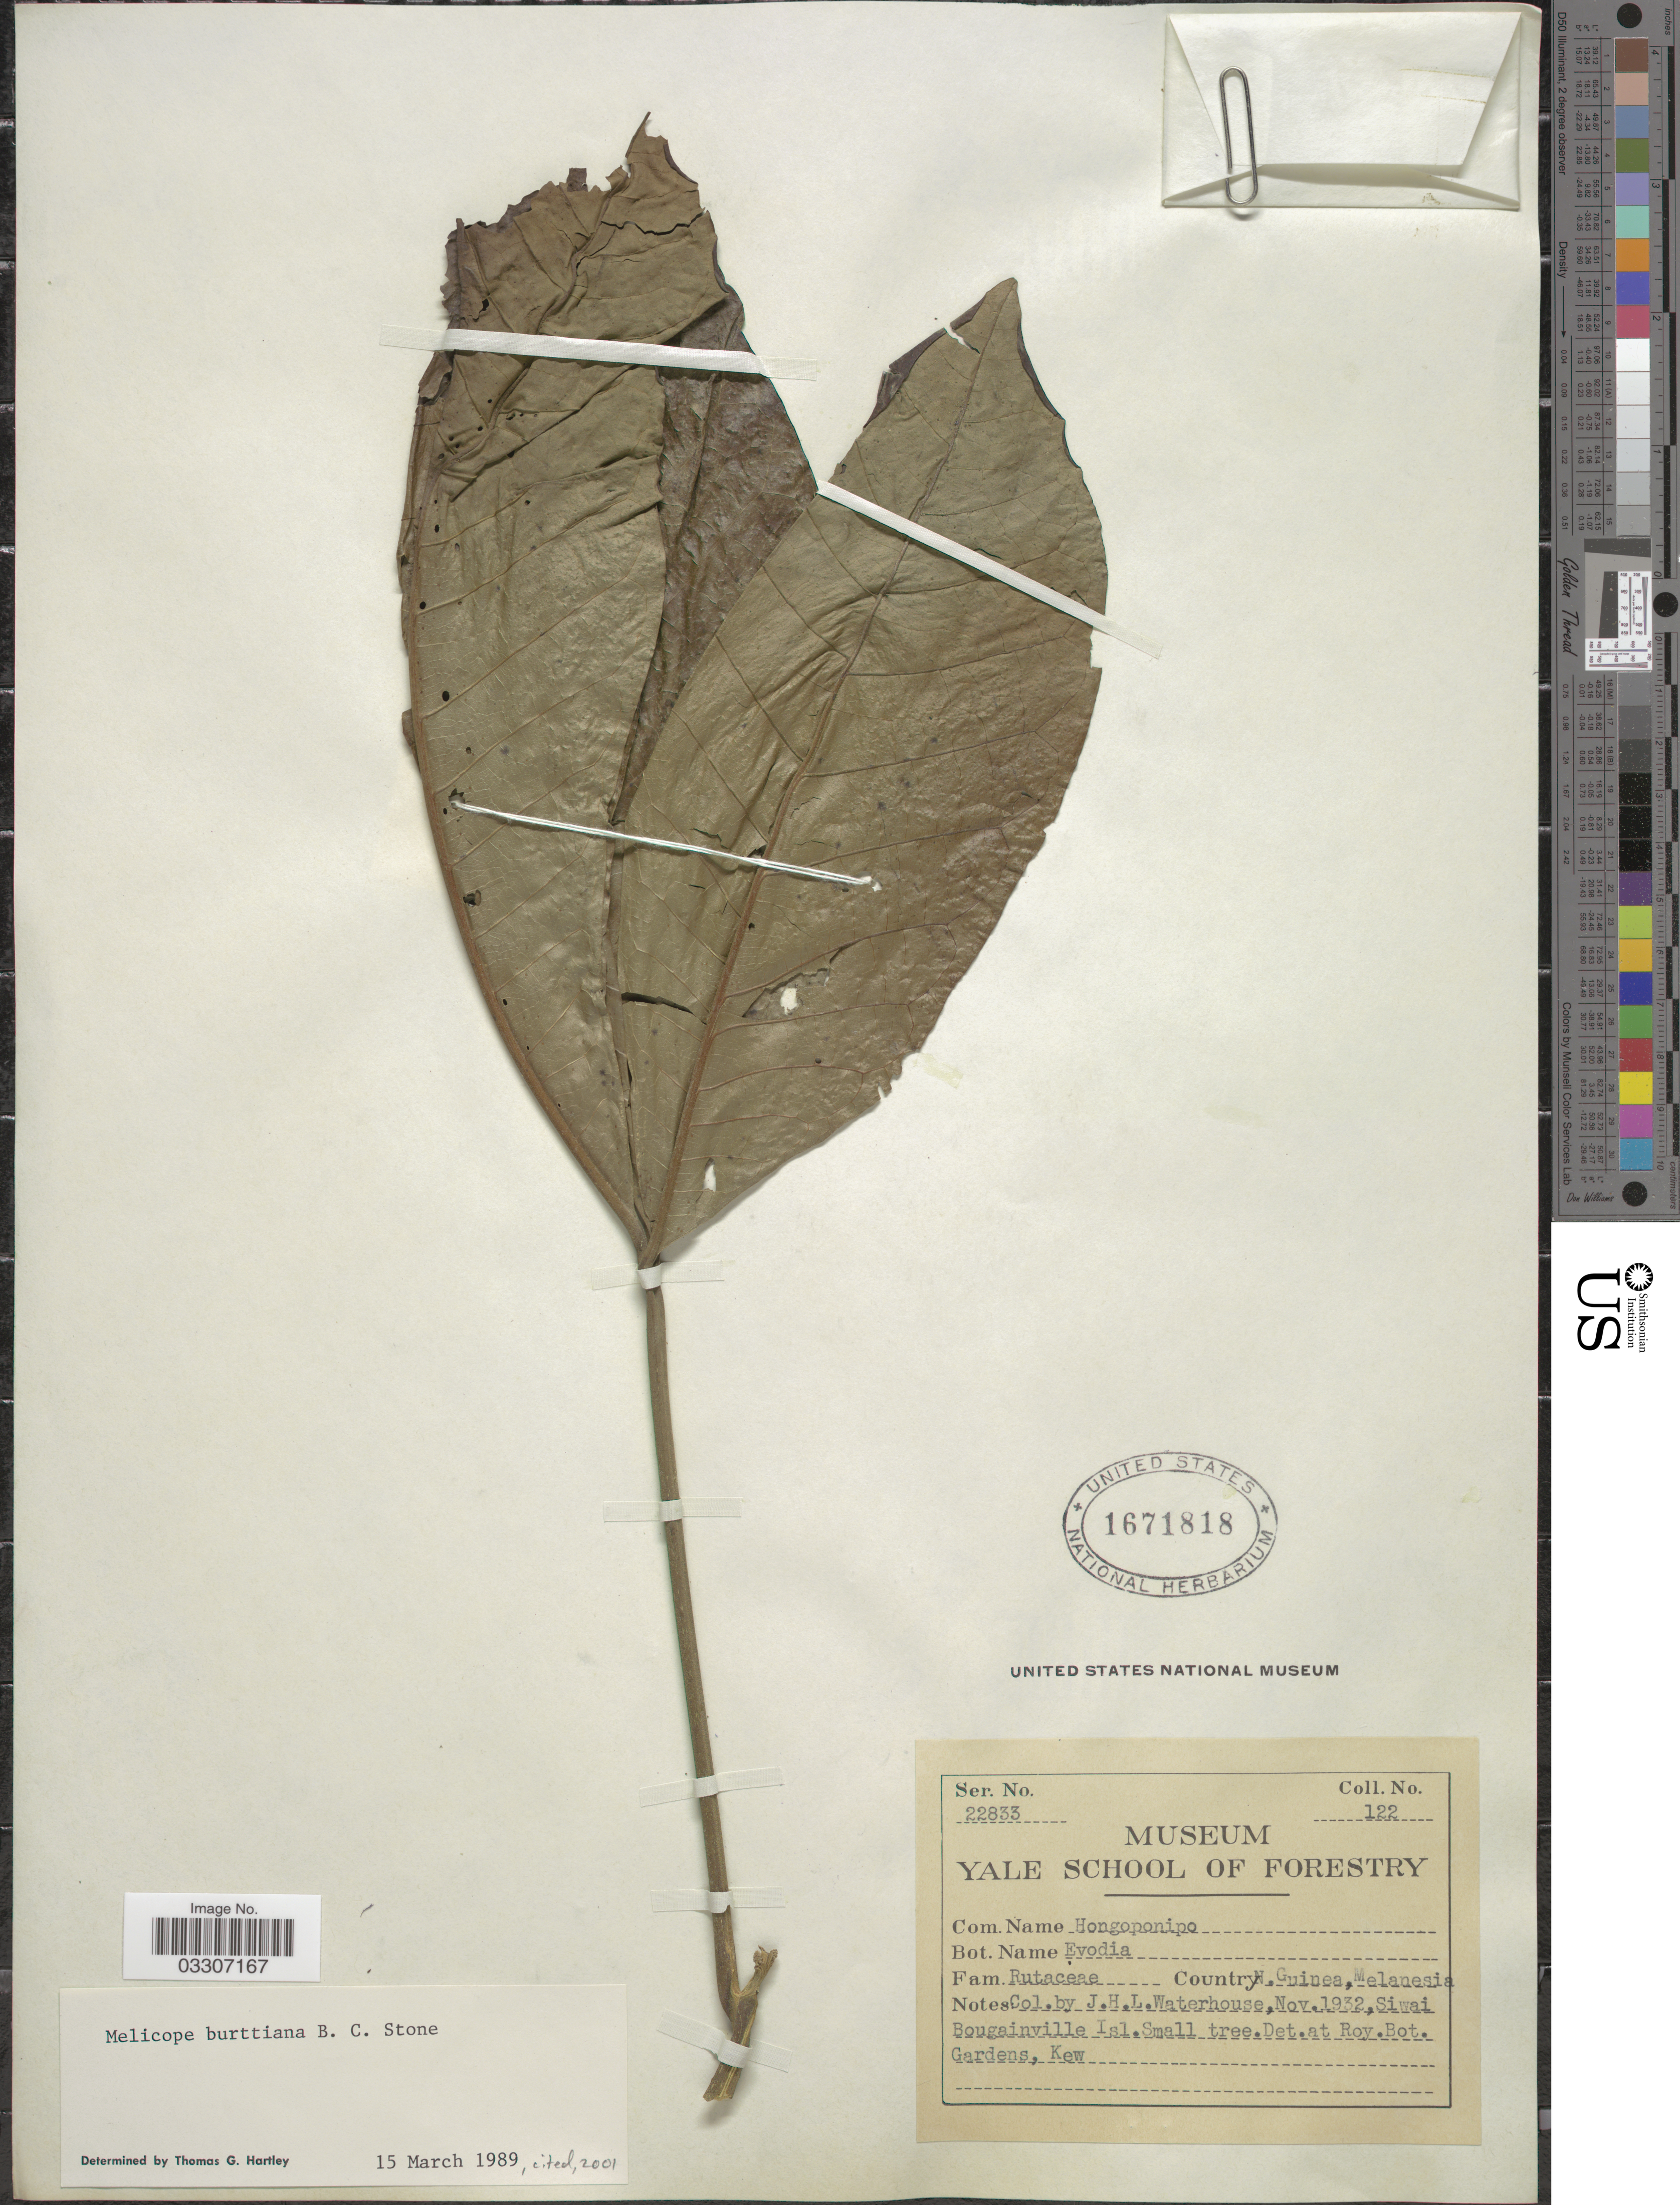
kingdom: Plantae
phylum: Tracheophyta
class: Magnoliopsida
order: Sapindales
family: Rutaceae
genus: Melicope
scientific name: Melicope burttiana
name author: B.C. Stone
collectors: J. Waterhouse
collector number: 122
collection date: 1932-11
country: Papua New Guinea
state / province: Bougainville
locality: Country N. Guinea, Melanesia. Siwai Bougainville Isl.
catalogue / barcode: US 1671818